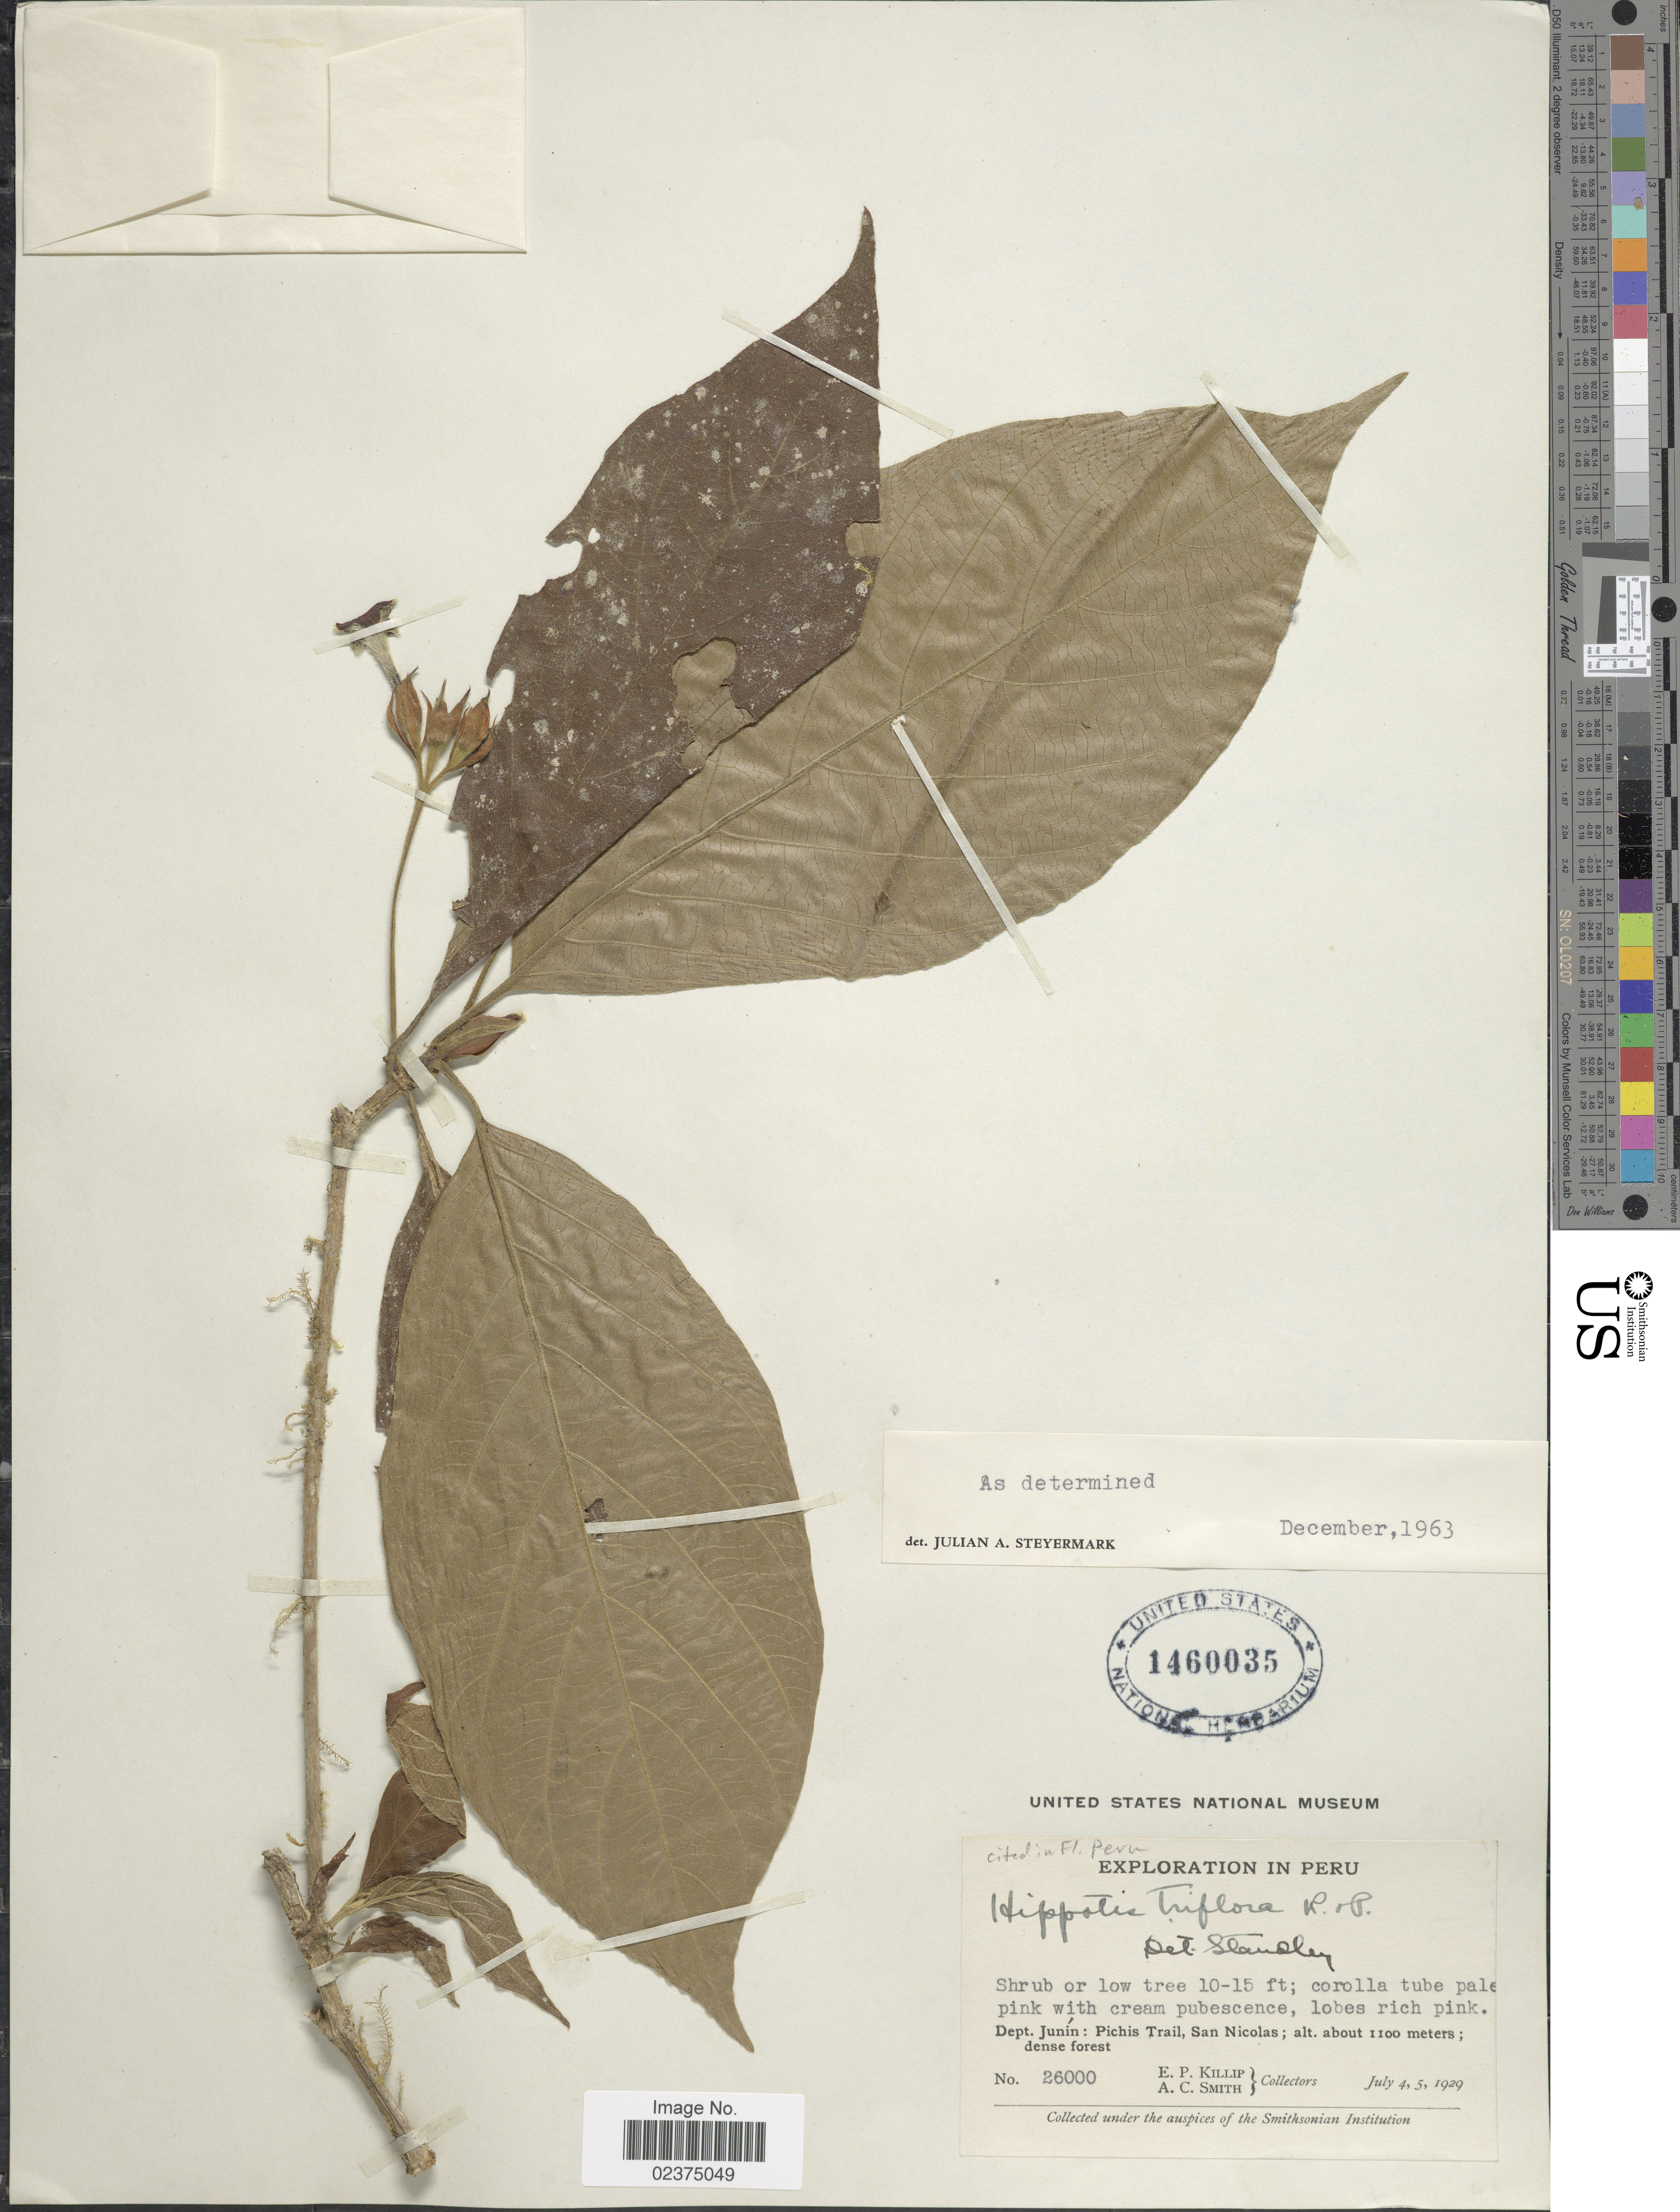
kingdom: Plantae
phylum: Tracheophyta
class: Magnoliopsida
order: Gentianales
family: Rubiaceae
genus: Hippotis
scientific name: Hippotis triflora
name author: Ruiz & Pav.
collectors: E. P. Killip & A. C. Smith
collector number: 26000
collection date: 1929-07-04/1929-07-05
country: Peru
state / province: Junín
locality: Pichis Trail, San Nicholas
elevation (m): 1100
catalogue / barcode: US 1460035